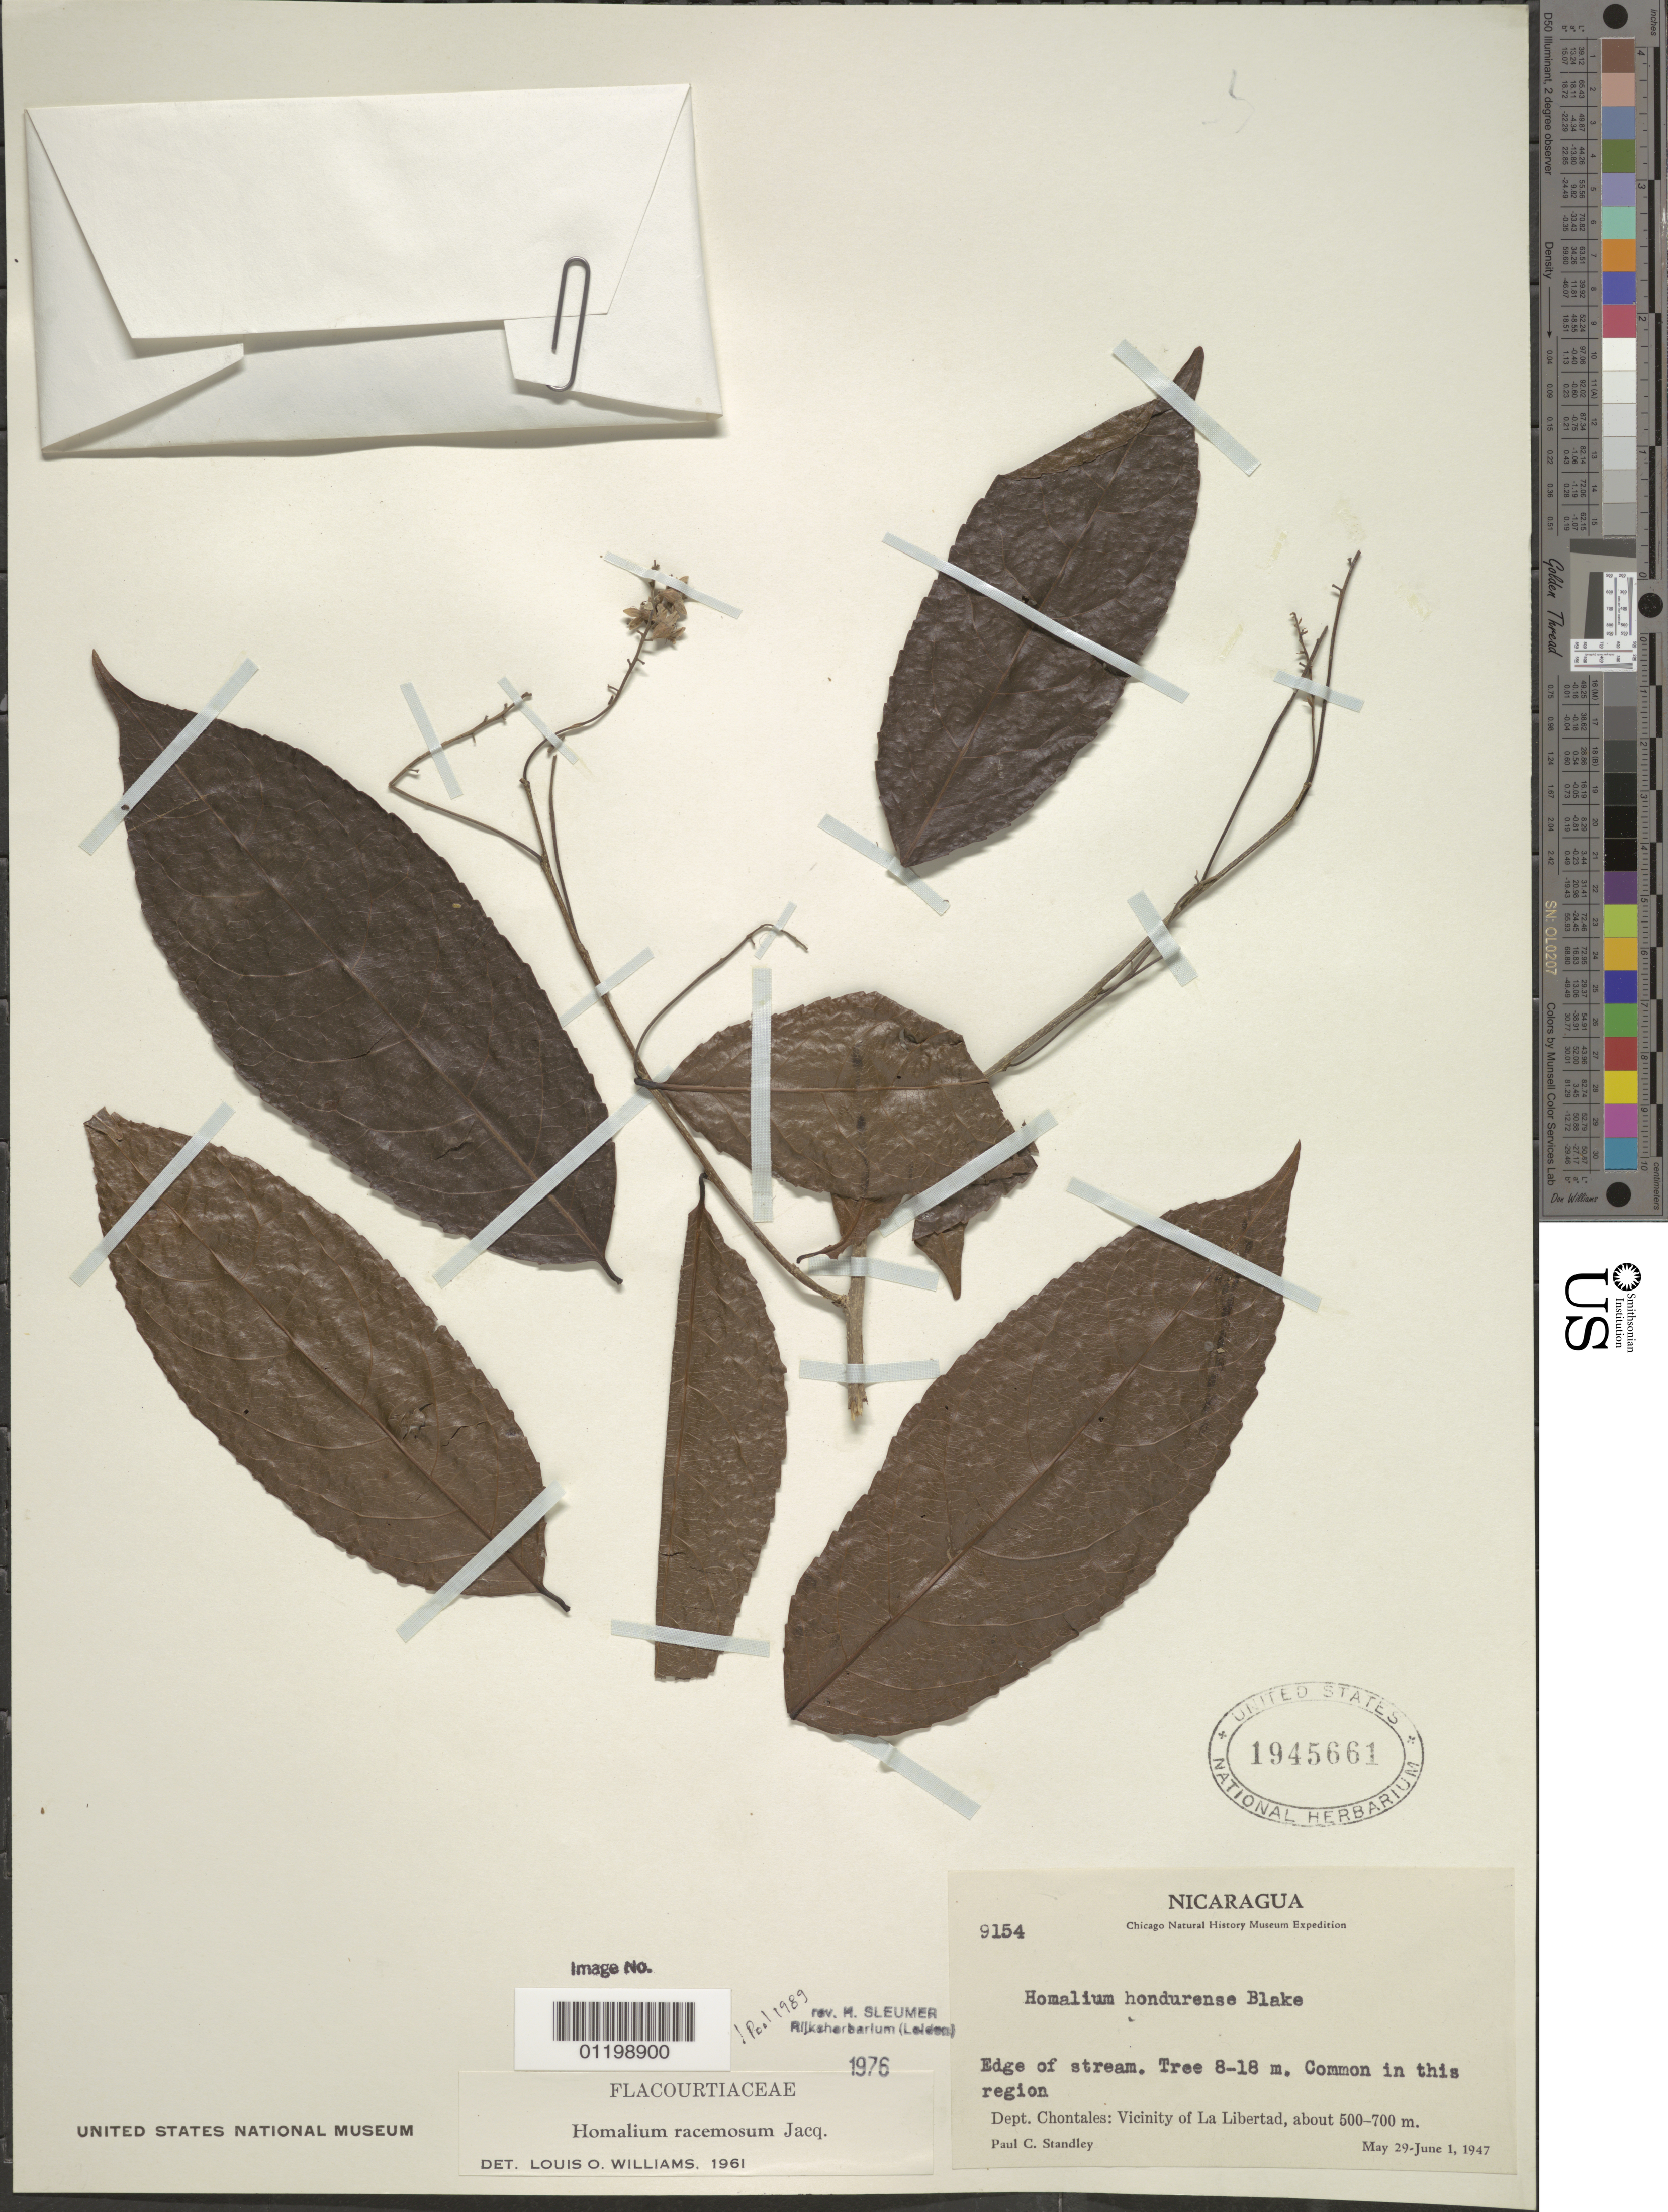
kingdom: Plantae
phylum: Tracheophyta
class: Magnoliopsida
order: Malpighiales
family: Salicaceae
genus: Homalium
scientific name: Homalium racemosum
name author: Jacq.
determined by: Williams, Louis O.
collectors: P. C. Standley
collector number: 9154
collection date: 1947-05-29/1947-06-01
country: Nicaragua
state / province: Chontales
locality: Vicinity of La Libertad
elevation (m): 500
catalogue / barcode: US 1945661